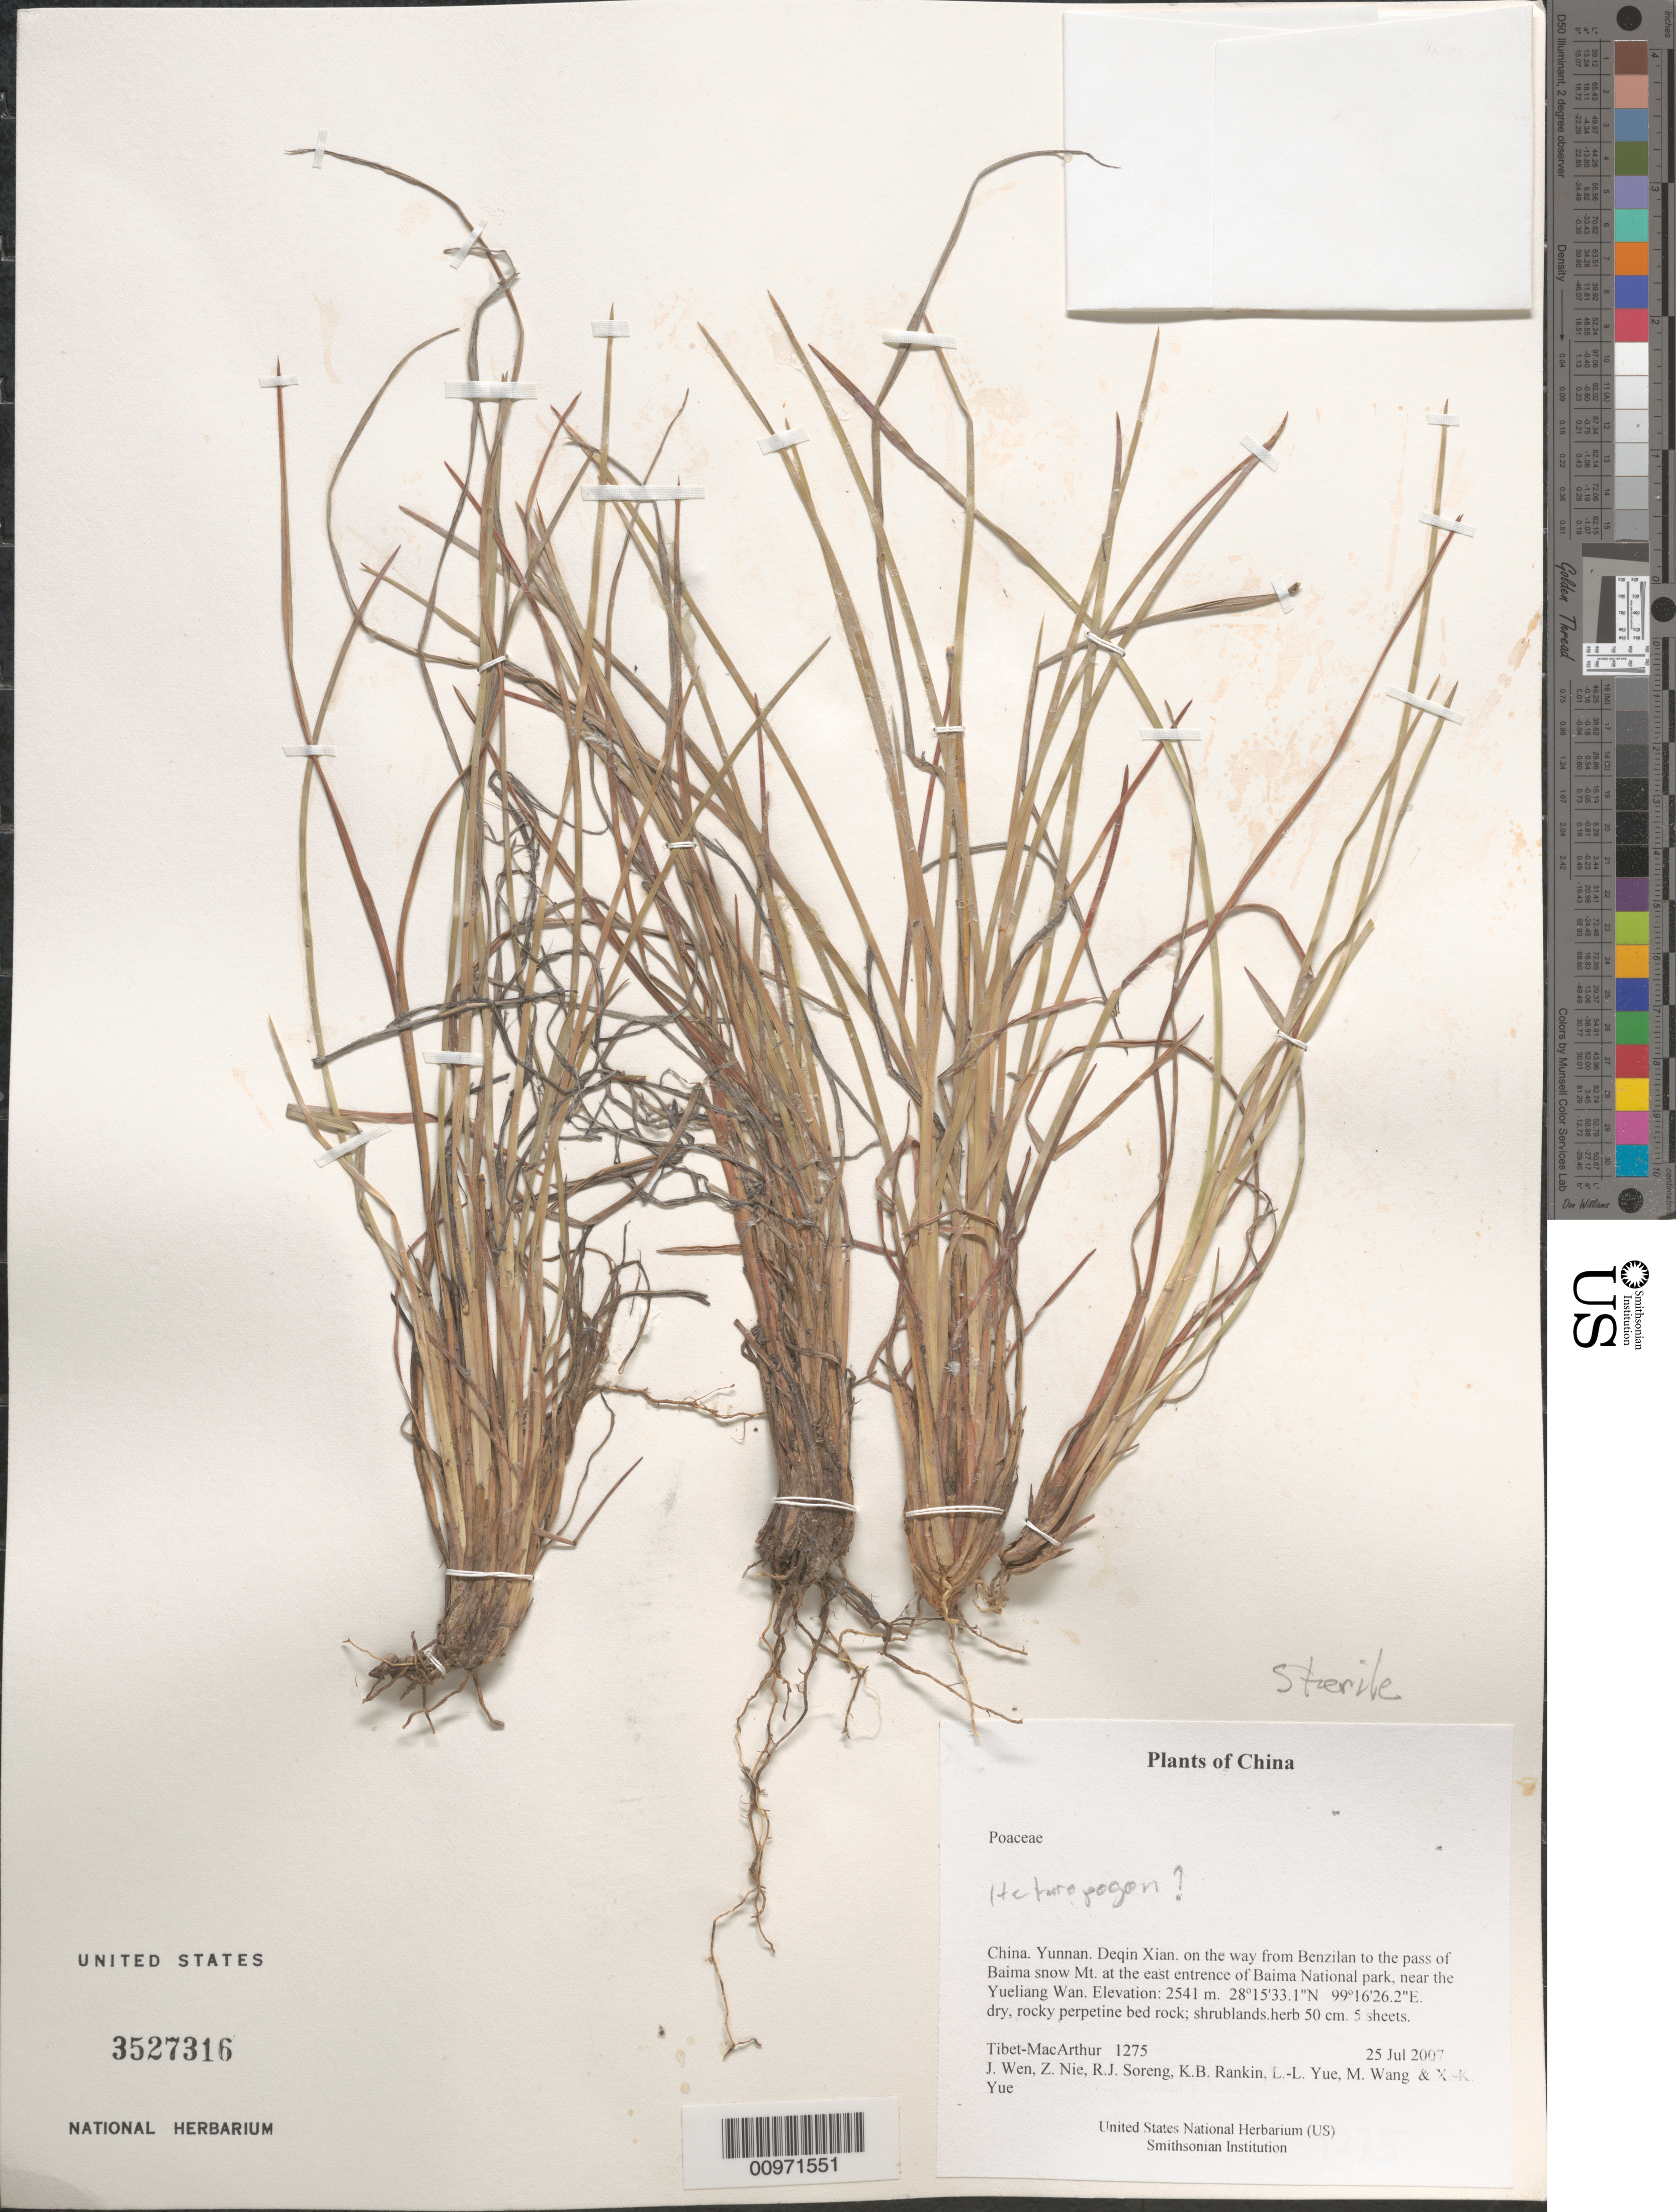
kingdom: Plantae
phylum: Tracheophyta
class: Liliopsida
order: Poales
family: Poaceae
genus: Heteropogon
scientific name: Heteropogon sp.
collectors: Tibet-MacArthur, J. Wen, Z. Nie, R. J. Soreng, K. Rankin, L. Yue, M. Wang & X. Yue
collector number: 1275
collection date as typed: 25 Jul 2007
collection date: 2007-07-25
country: China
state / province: Yunnan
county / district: Deqin Xian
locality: on the way from Benzilan to the pass of Baima snow Mt. at the east entrence of Baima National park, near the Yueliang Wan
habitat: dry, rocky perpetine bed rock; shrublands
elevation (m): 2541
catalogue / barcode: US 3527316